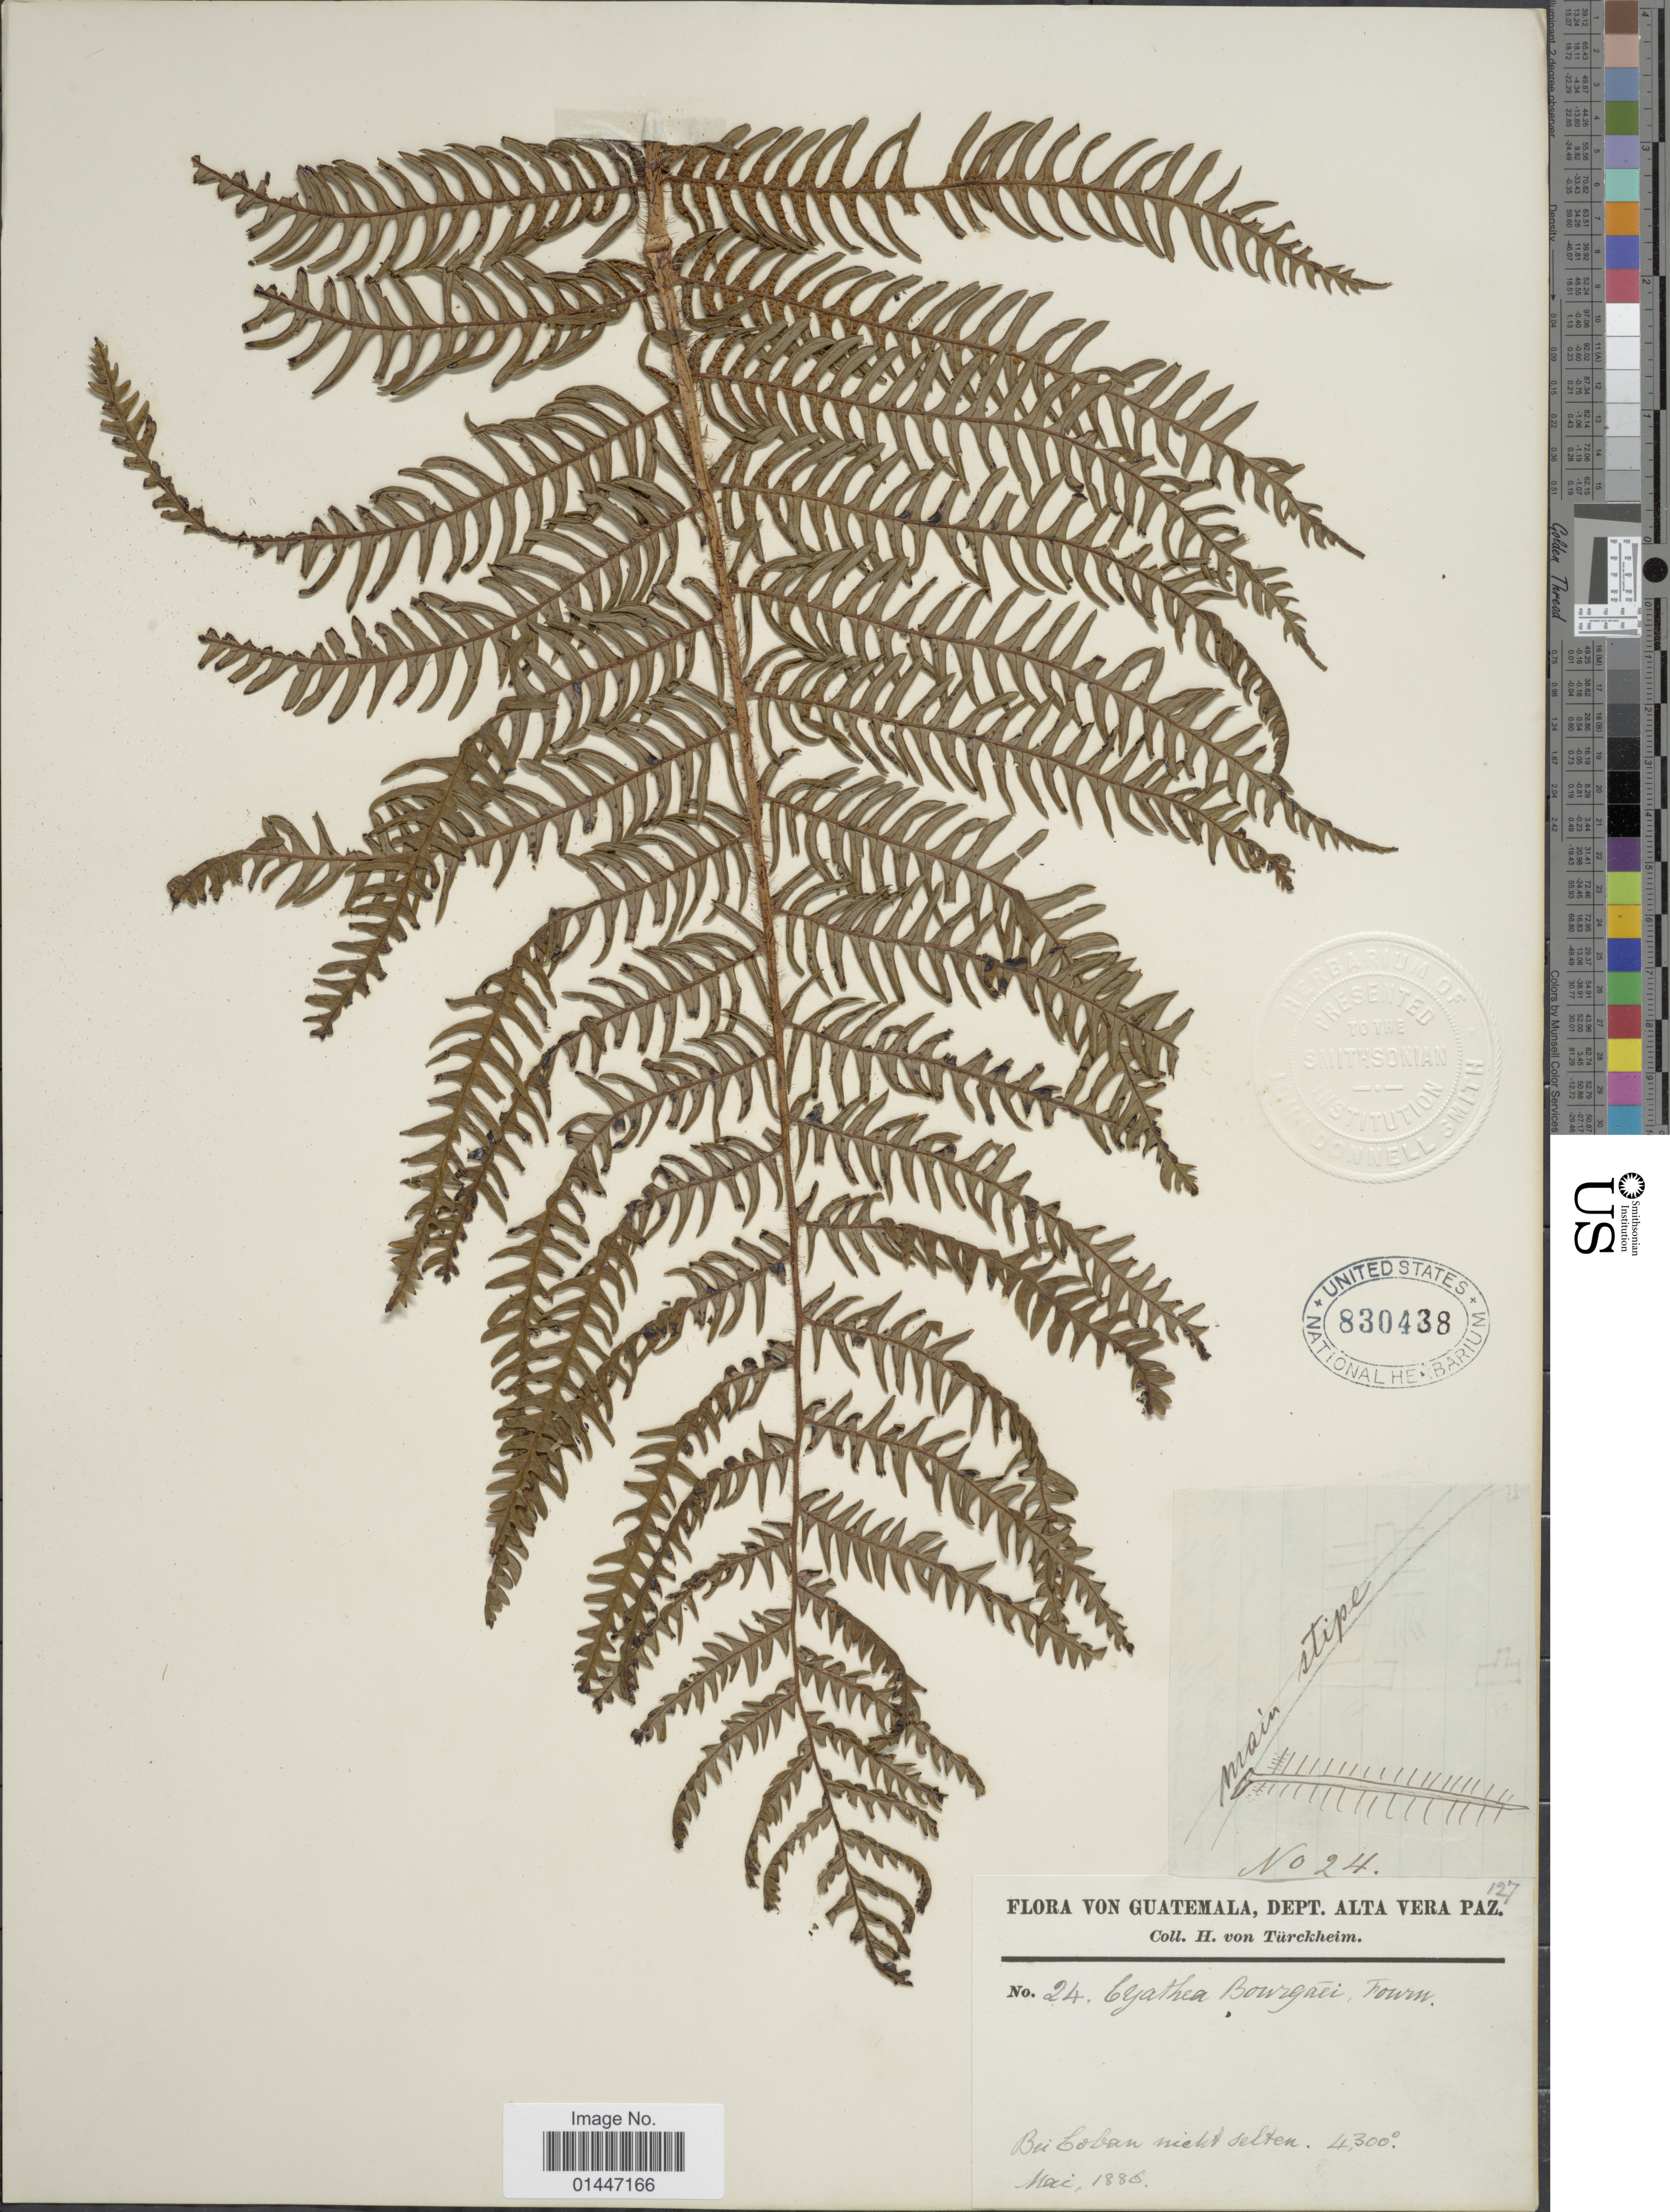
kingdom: Plantae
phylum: Tracheophyta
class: Polypodiopsida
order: Cyatheales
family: Cyatheaceae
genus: Sphaeropteris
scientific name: Sphaeropteris horrida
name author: (Liebm.) R.M. Tryon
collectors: H. von Türckheim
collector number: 24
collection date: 1886-05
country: Guatemala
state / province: Alta Verapaz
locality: Dept. Alta Vera Paz. Bei Coban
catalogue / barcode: US 830438